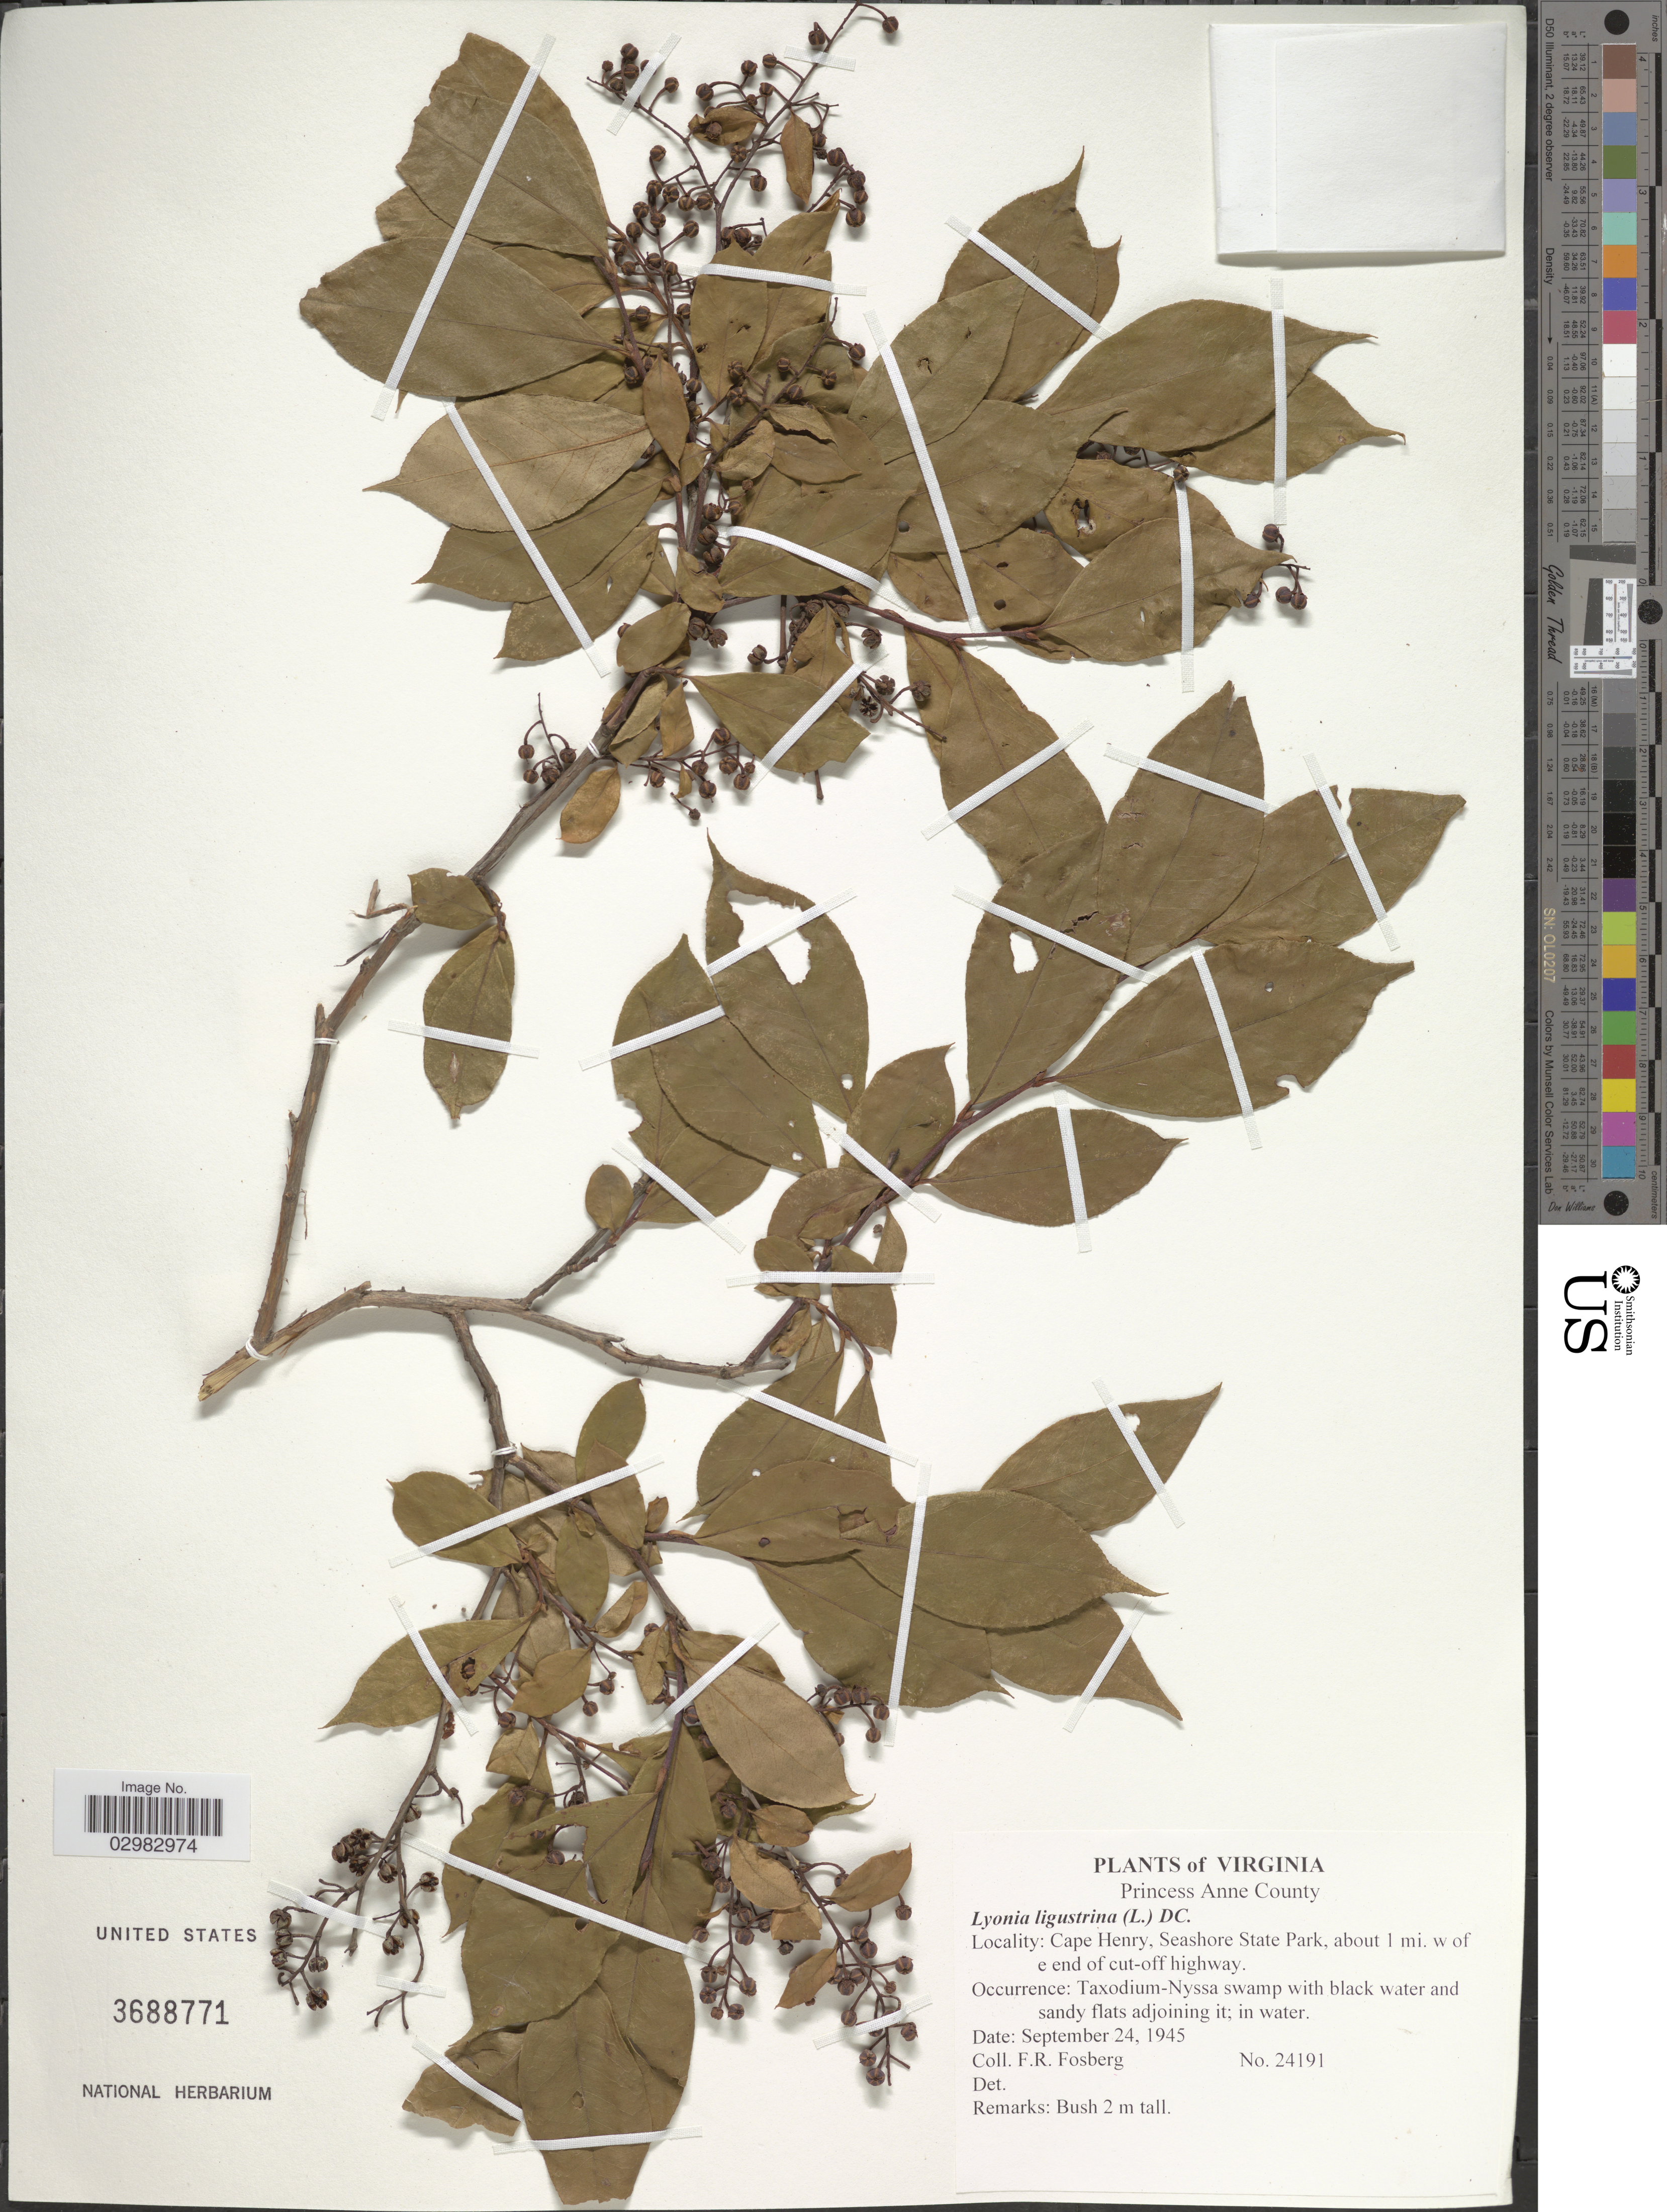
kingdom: Plantae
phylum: Tracheophyta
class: Magnoliopsida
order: Ericales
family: Ericaceae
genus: Lyonia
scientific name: Lyonia ligustrina var. ligustrina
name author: (L.) DC.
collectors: F. R. Fosberg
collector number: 24191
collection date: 1945-09-24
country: United States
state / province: Virginia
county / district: City of Virginia Beach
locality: Princess Anne (=historic county name)County. Cape Henry, Seashore State Park, about 1 mi. w of e end of cut-off highway.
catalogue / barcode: US 3688771